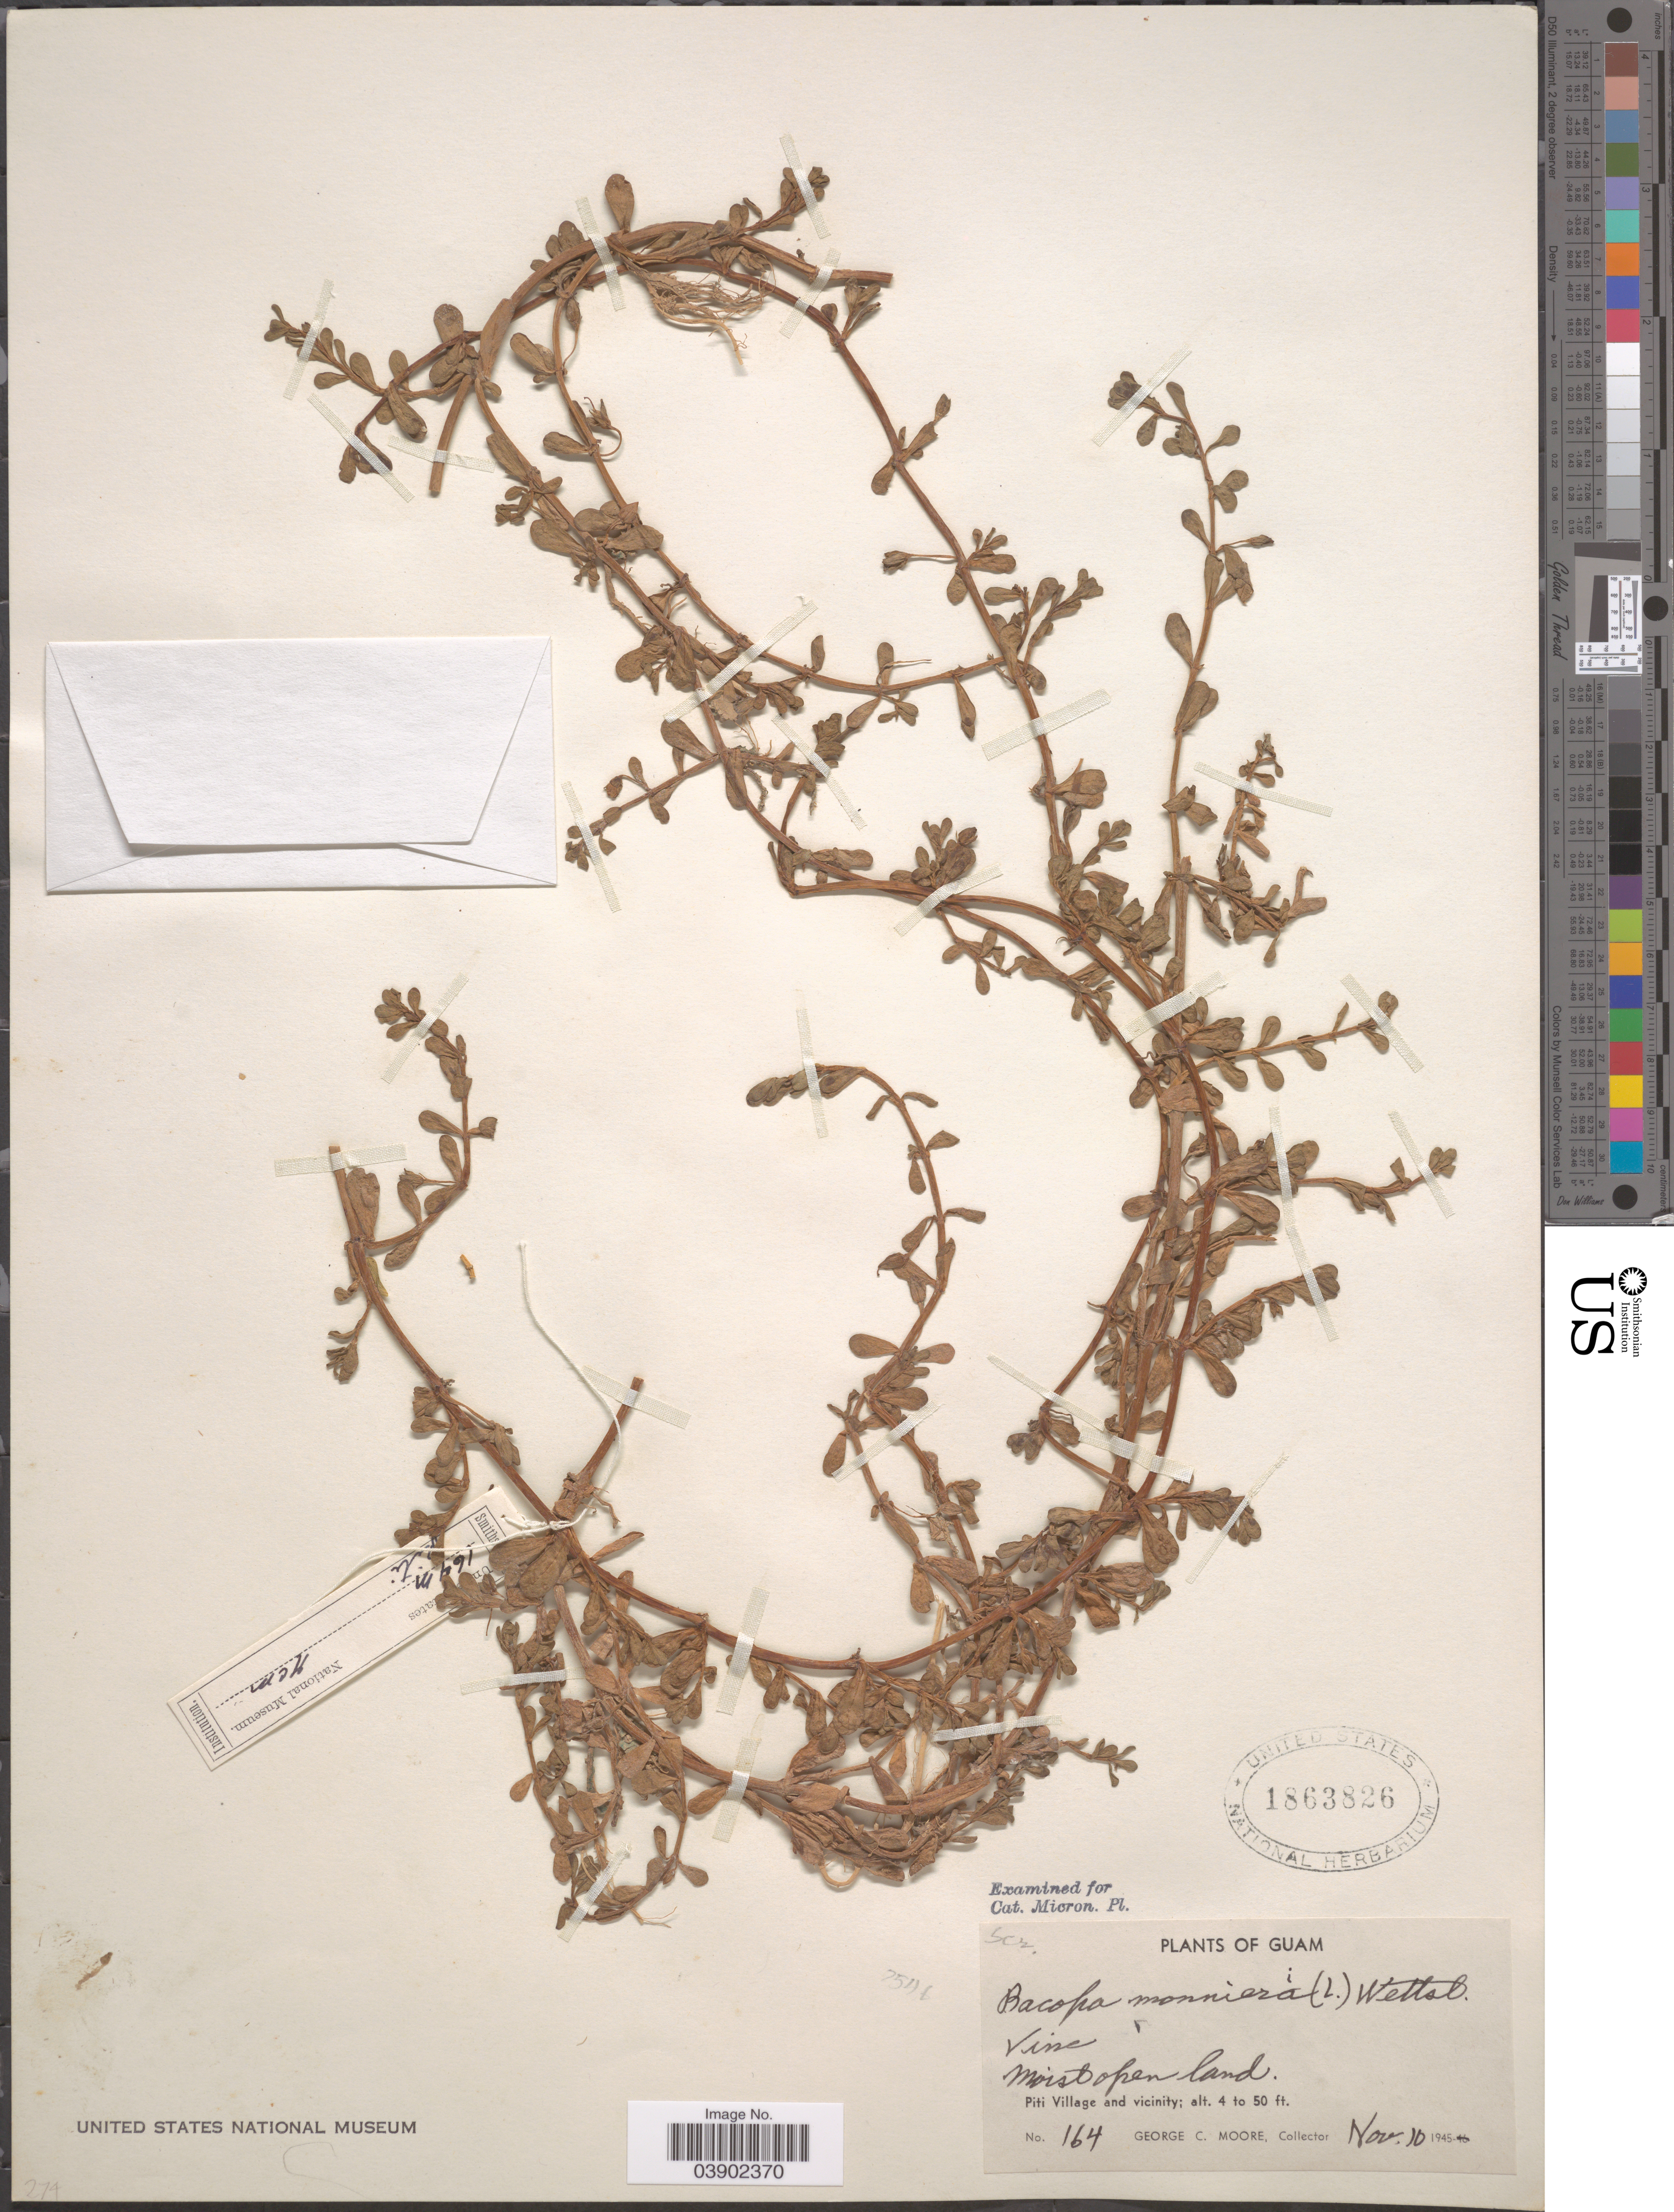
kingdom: Plantae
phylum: Tracheophyta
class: Magnoliopsida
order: Lamiales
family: Plantaginaceae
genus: Bacopa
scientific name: Bacopa monnieri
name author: (L.) Pennell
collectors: G. C. Moore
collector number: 164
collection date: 1945-11-10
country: Guam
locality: Piti Village and vicinity.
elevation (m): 1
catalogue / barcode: US 1863826